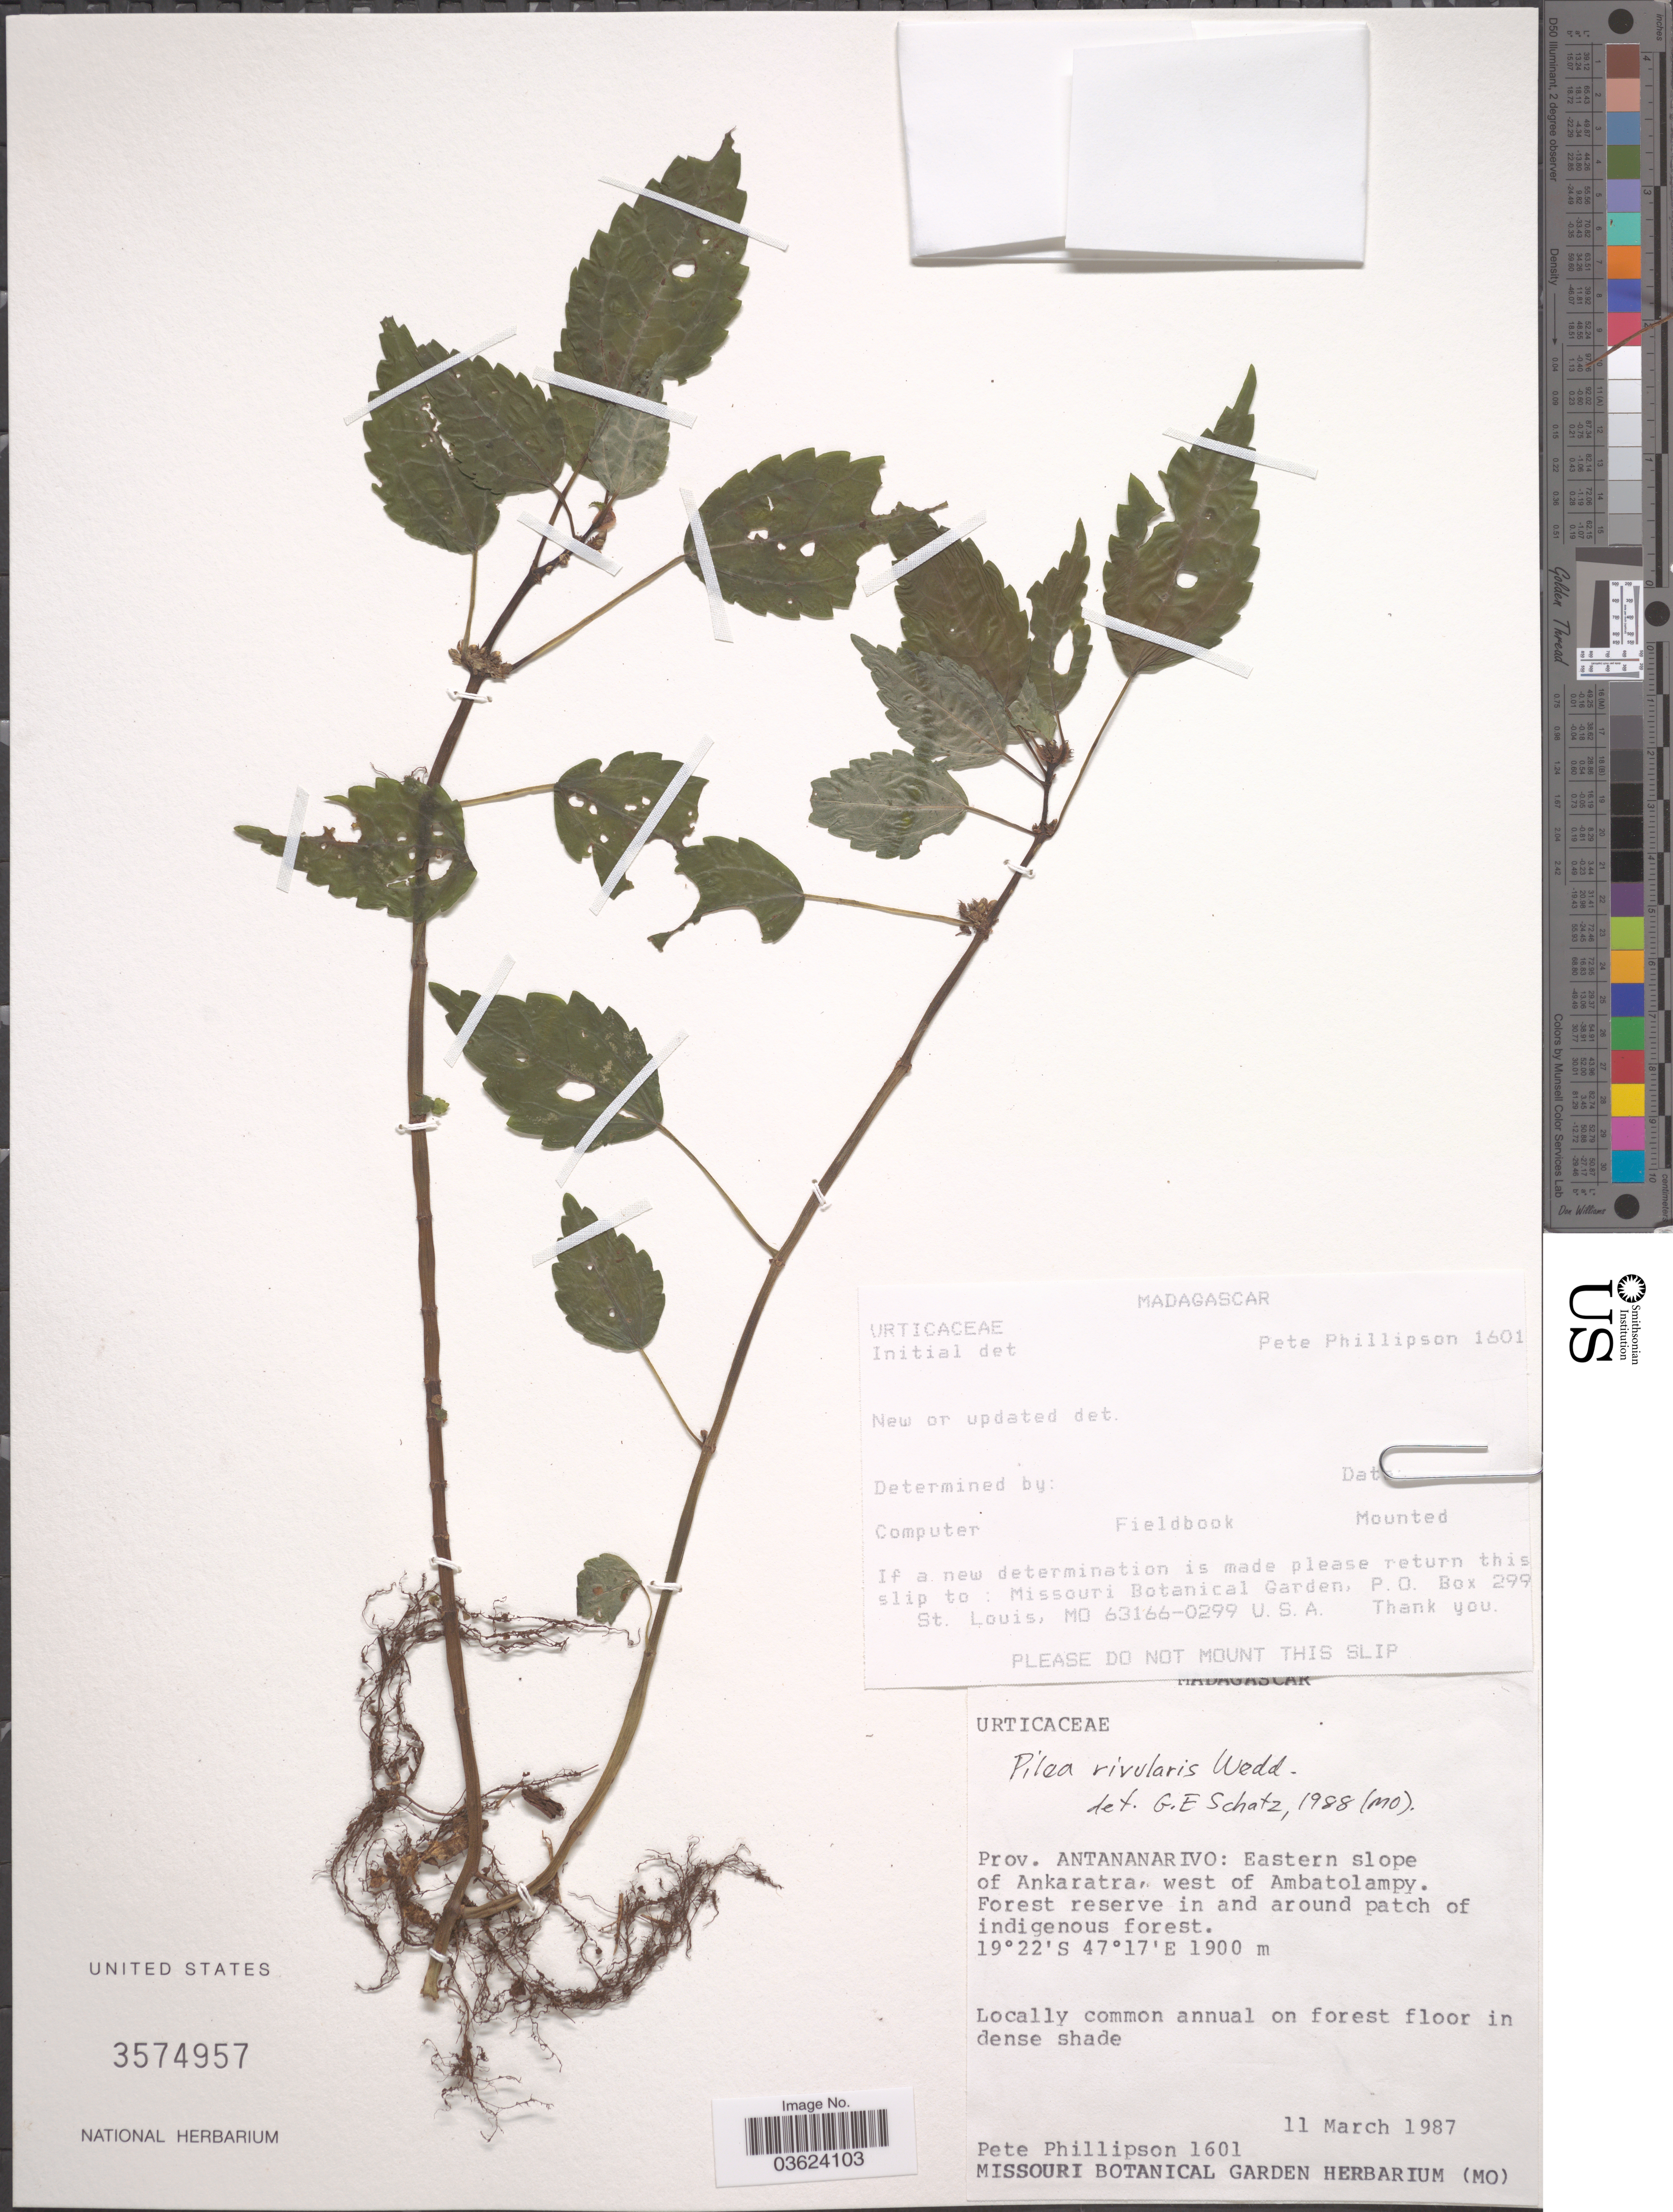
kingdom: Plantae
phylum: Tracheophyta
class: Magnoliopsida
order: Rosales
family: Urticaceae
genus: Pilea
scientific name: Pilea rivularis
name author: Wedd.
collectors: P. B. Phillipson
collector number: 1601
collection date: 1987-03-11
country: Madagascar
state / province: Vakinankaratra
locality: Eastern slope of Ankaratra, west of Ambatolampy.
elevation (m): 1900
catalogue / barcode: US 3574957